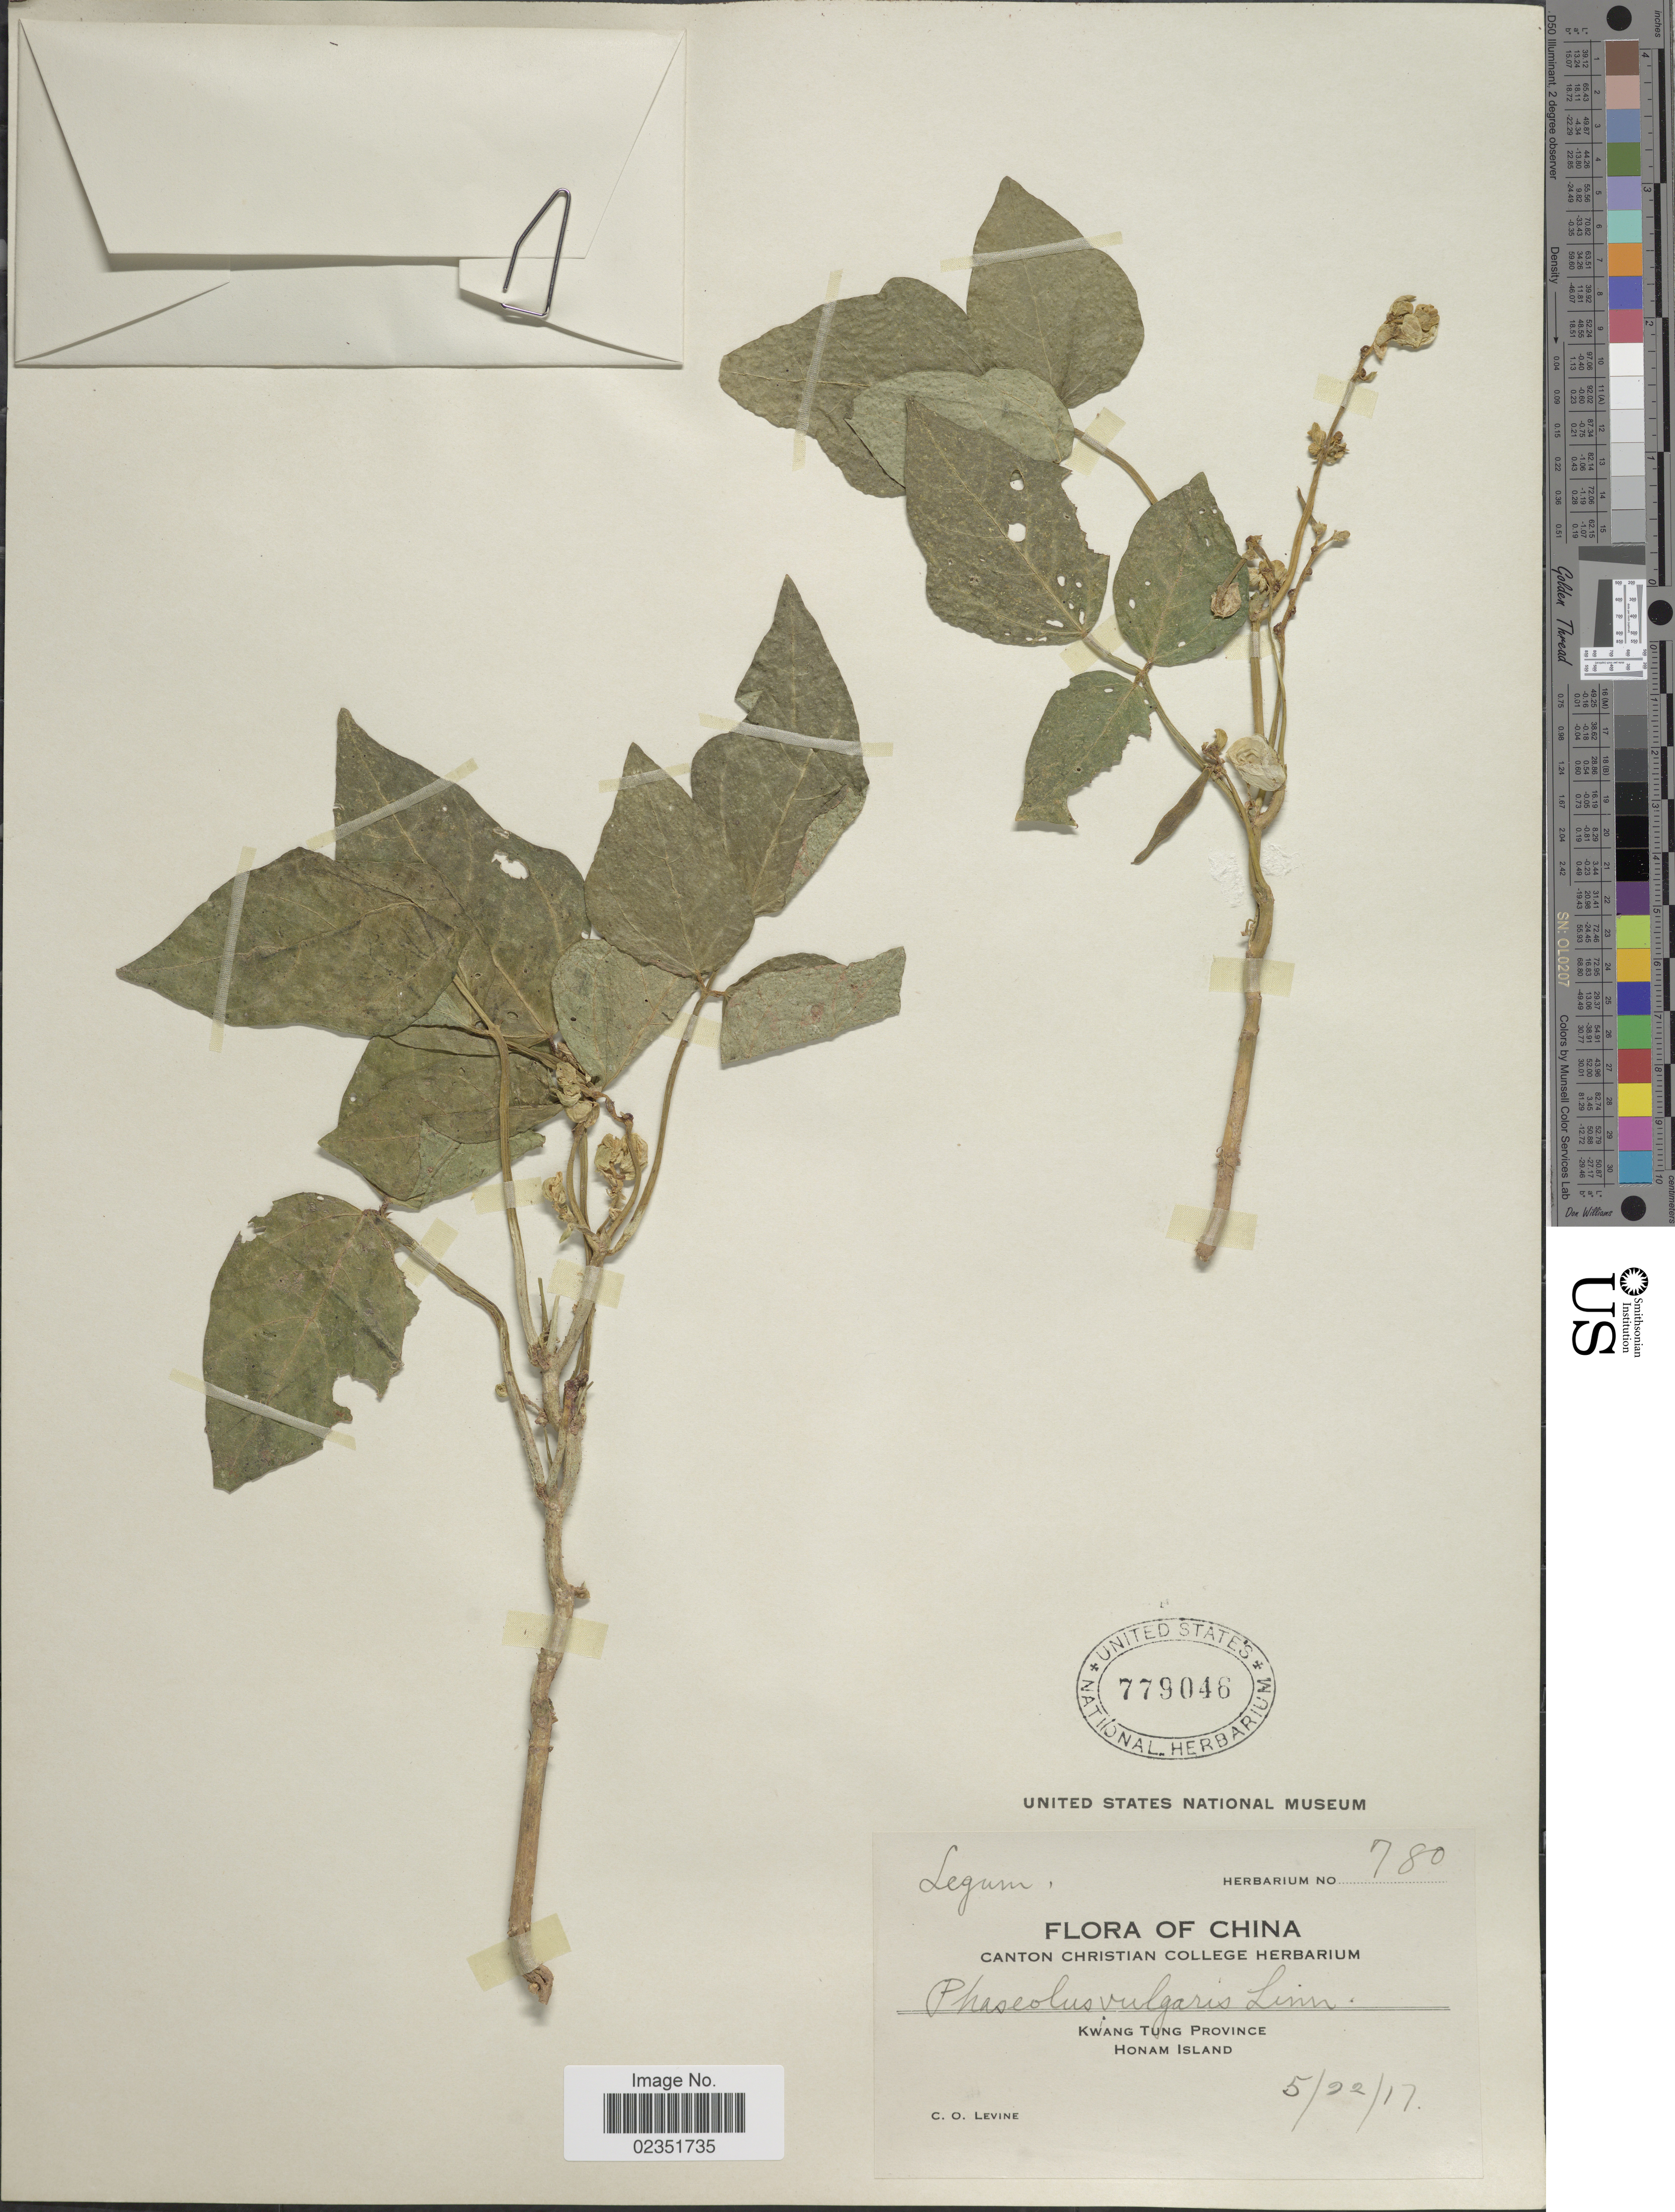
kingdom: Plantae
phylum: Tracheophyta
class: Magnoliopsida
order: Fabales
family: Fabaceae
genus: Phaseolus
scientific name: Phaseolus vulgaris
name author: L.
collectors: C. O. Levine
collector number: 780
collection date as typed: Transcribed d/m/y: 22/5/17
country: China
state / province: Guangdong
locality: Kwang Tung Province, Honam Island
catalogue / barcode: US 779046